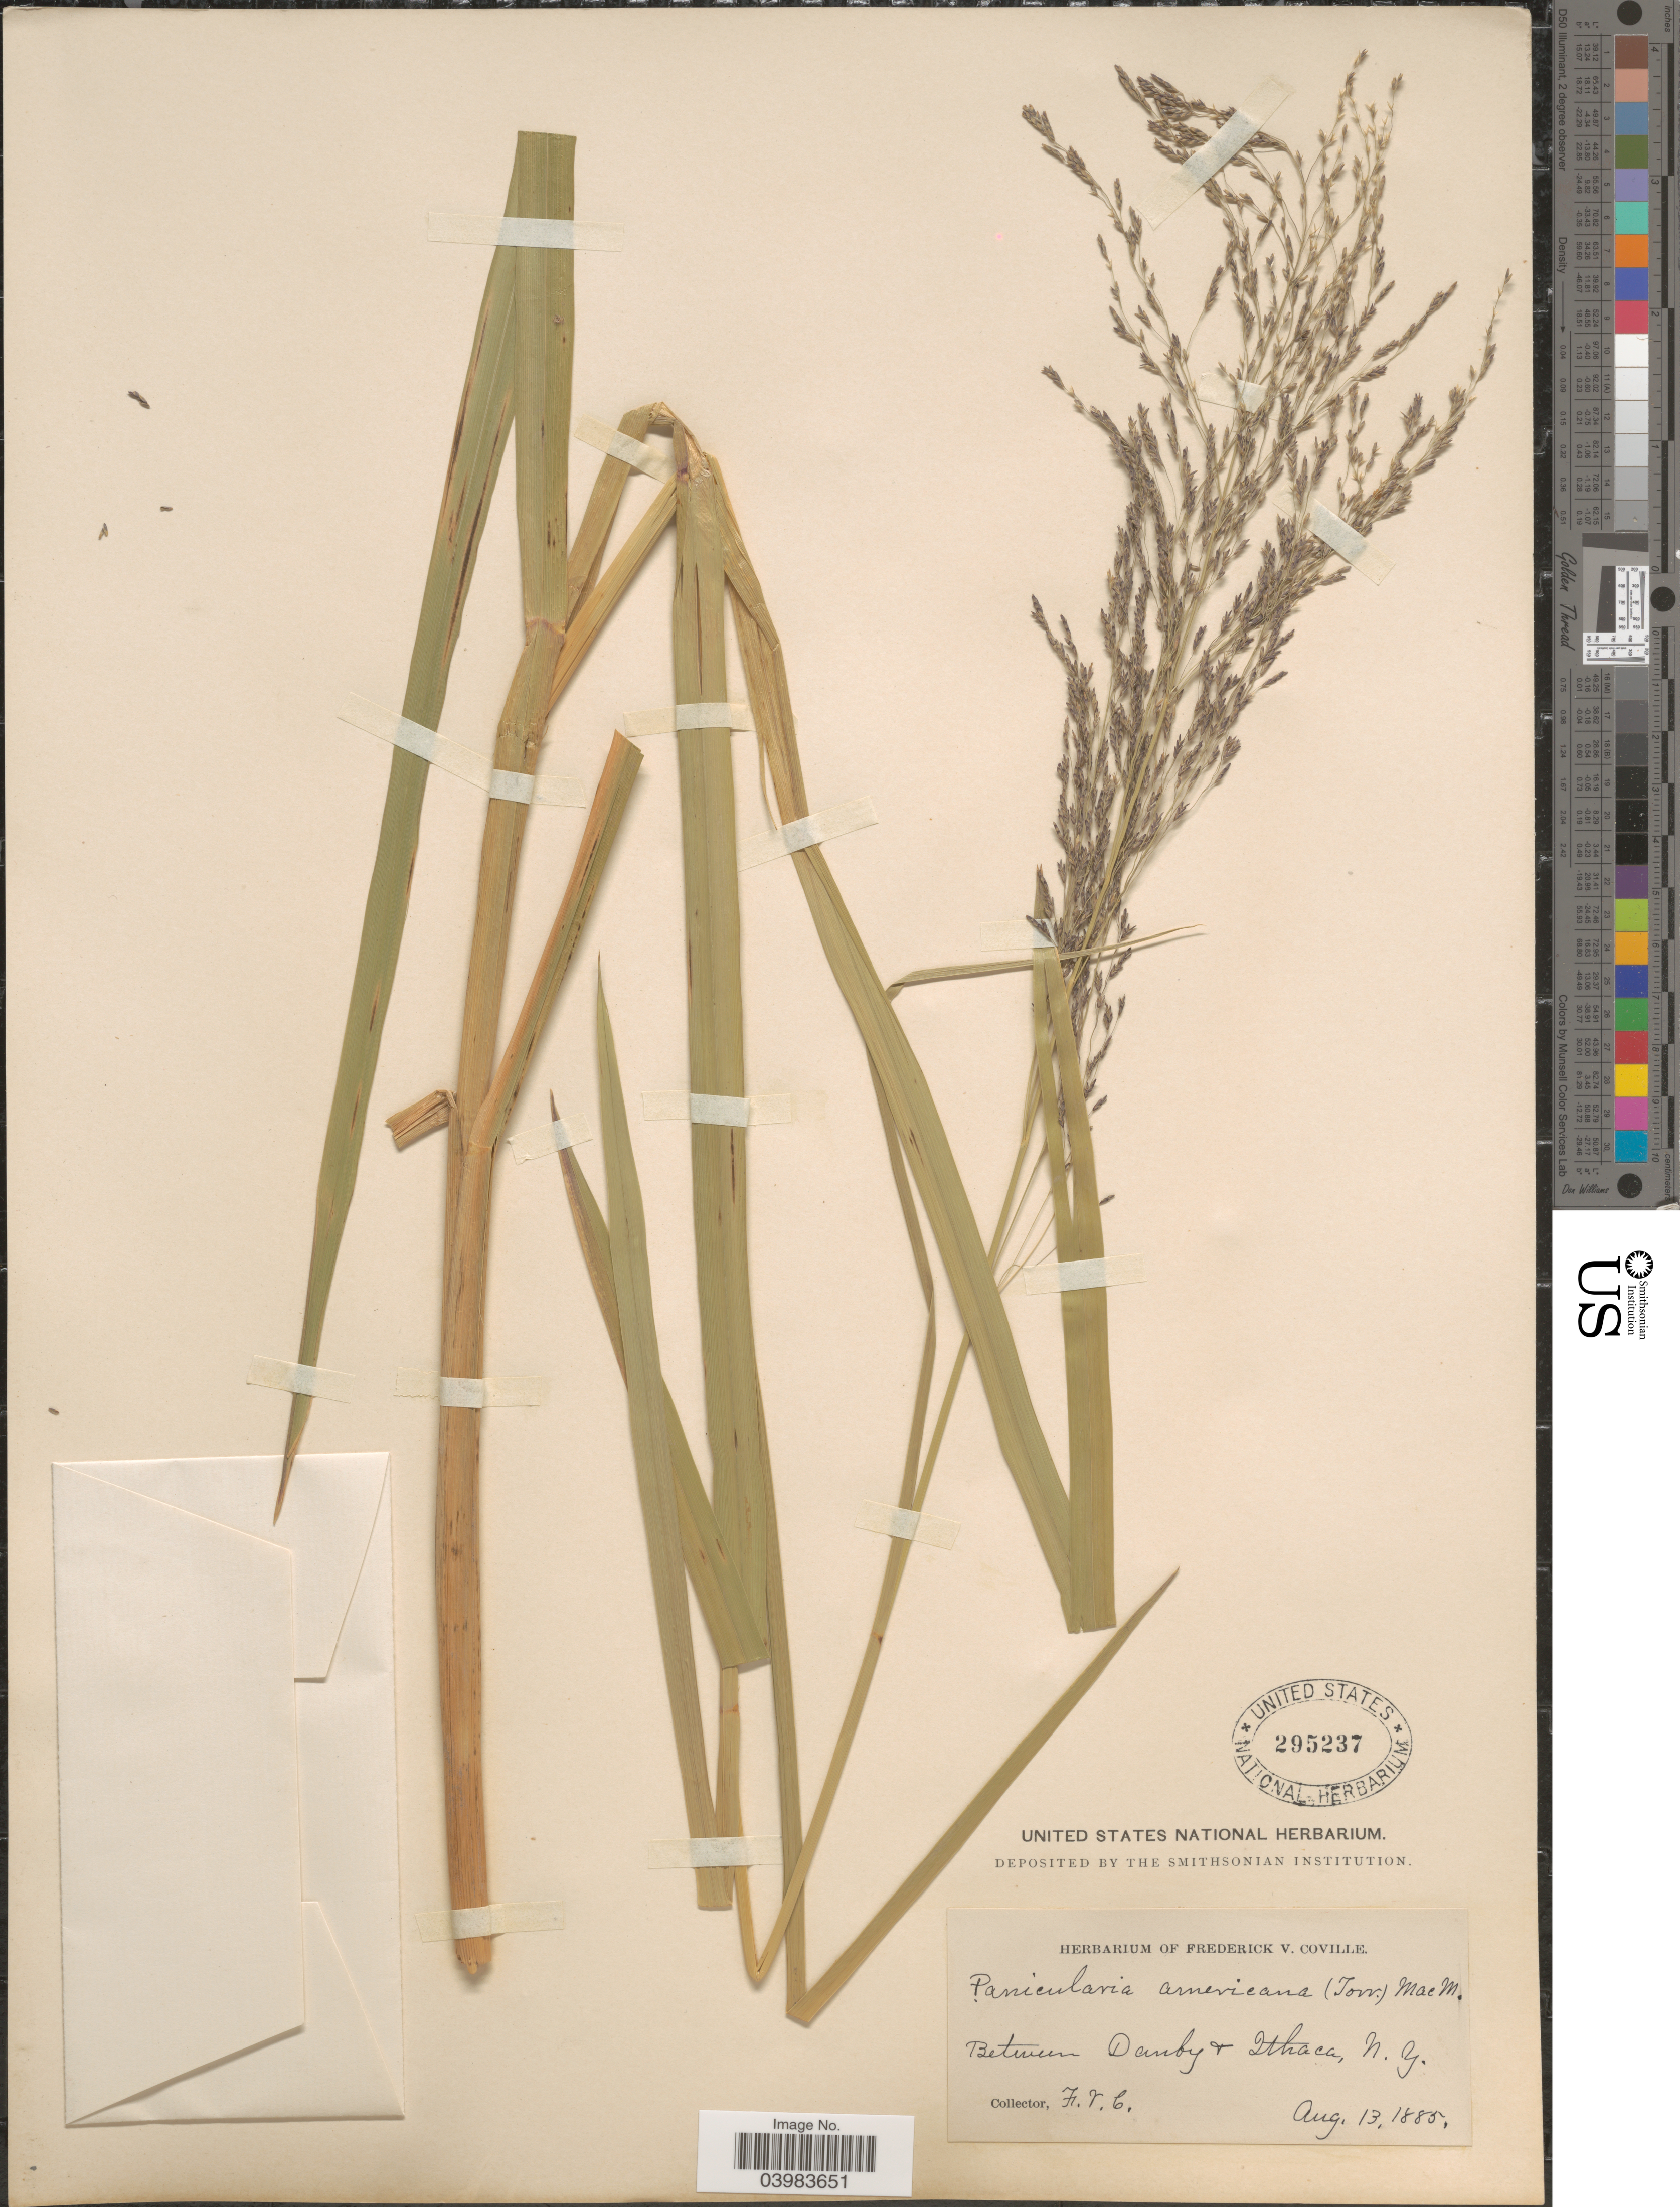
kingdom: Plantae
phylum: Tracheophyta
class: Liliopsida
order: Poales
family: Poaceae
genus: Glyceria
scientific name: Glyceria grandis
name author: S. Watson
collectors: F. V. Coville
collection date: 1885-08-13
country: United States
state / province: New York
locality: Between Danby & Ithaca.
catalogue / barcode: US 295237